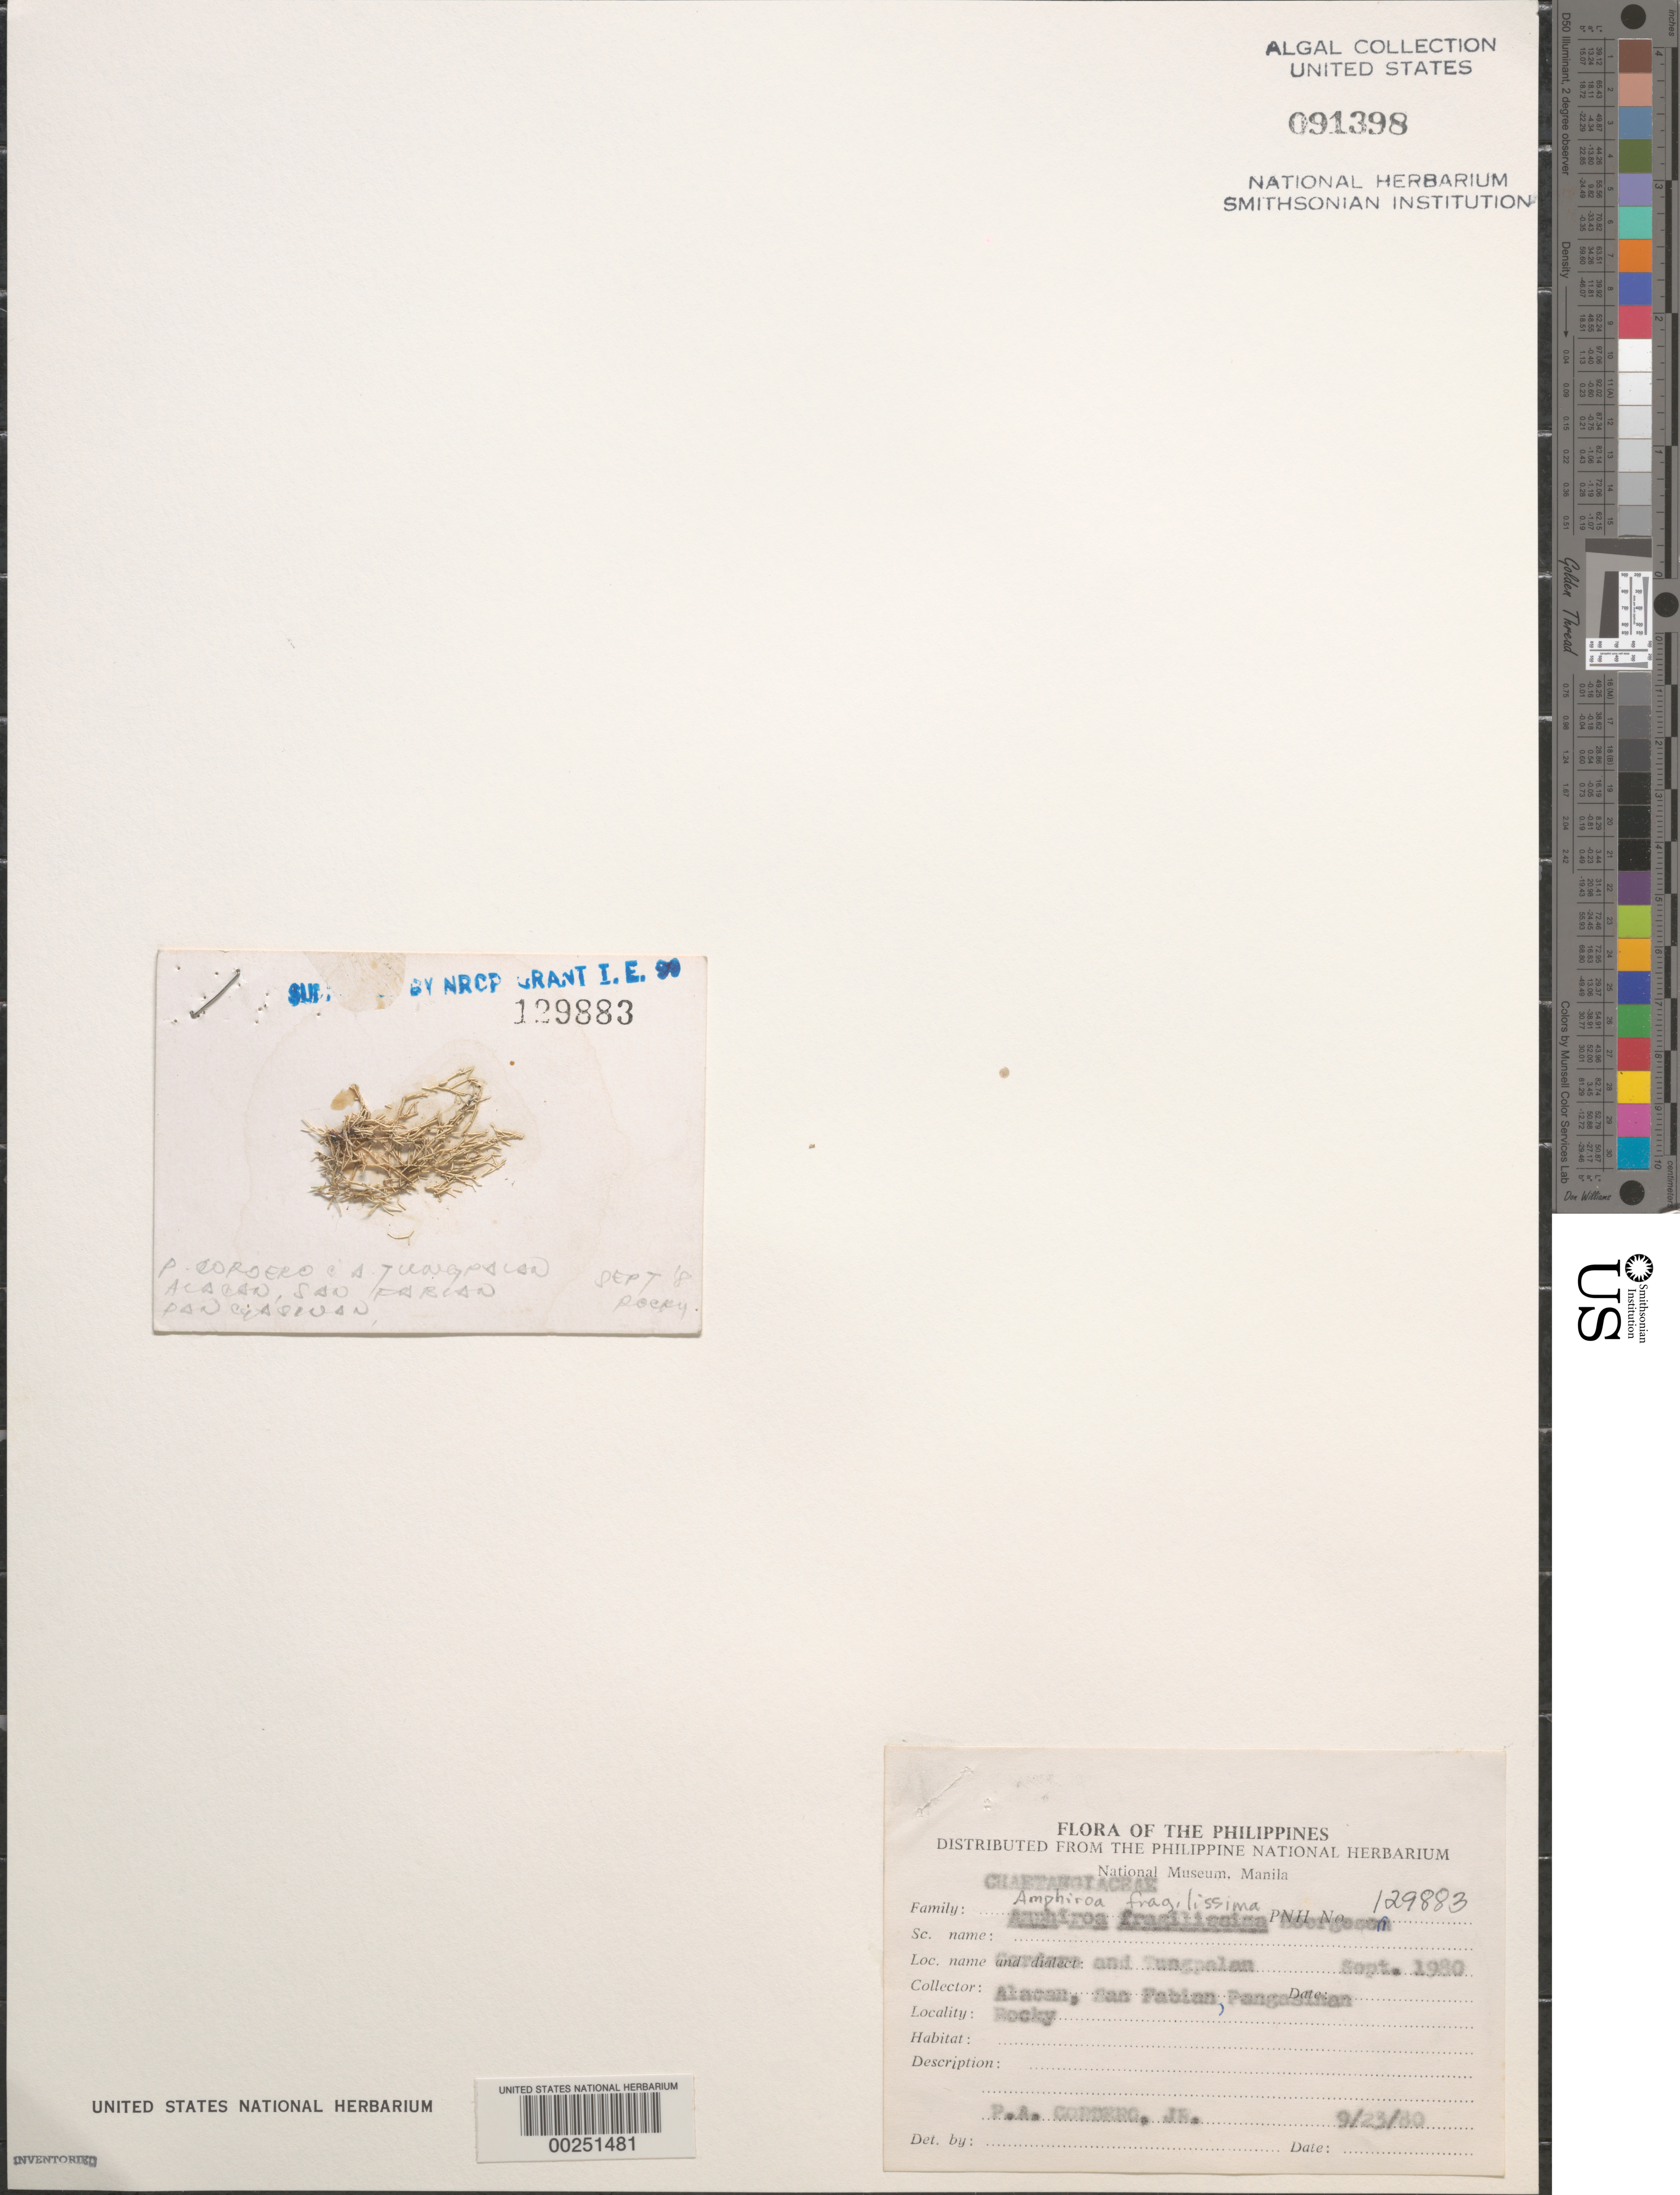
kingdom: Plantae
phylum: Rhodophyta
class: Florideophyceae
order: Corallinales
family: Lithophyllaceae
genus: Amphiroa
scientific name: Amphiroa fragilissima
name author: (L.) J.V.Lamouroux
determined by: Cordero, P. A., Jr.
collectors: P. A. Cordero & A. Tungpalan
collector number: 129883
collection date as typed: Sep 1980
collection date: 1980-09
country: Philippines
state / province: Ilocos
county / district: Pangasinan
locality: Alacan, san fabian, pangasinan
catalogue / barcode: US 91398